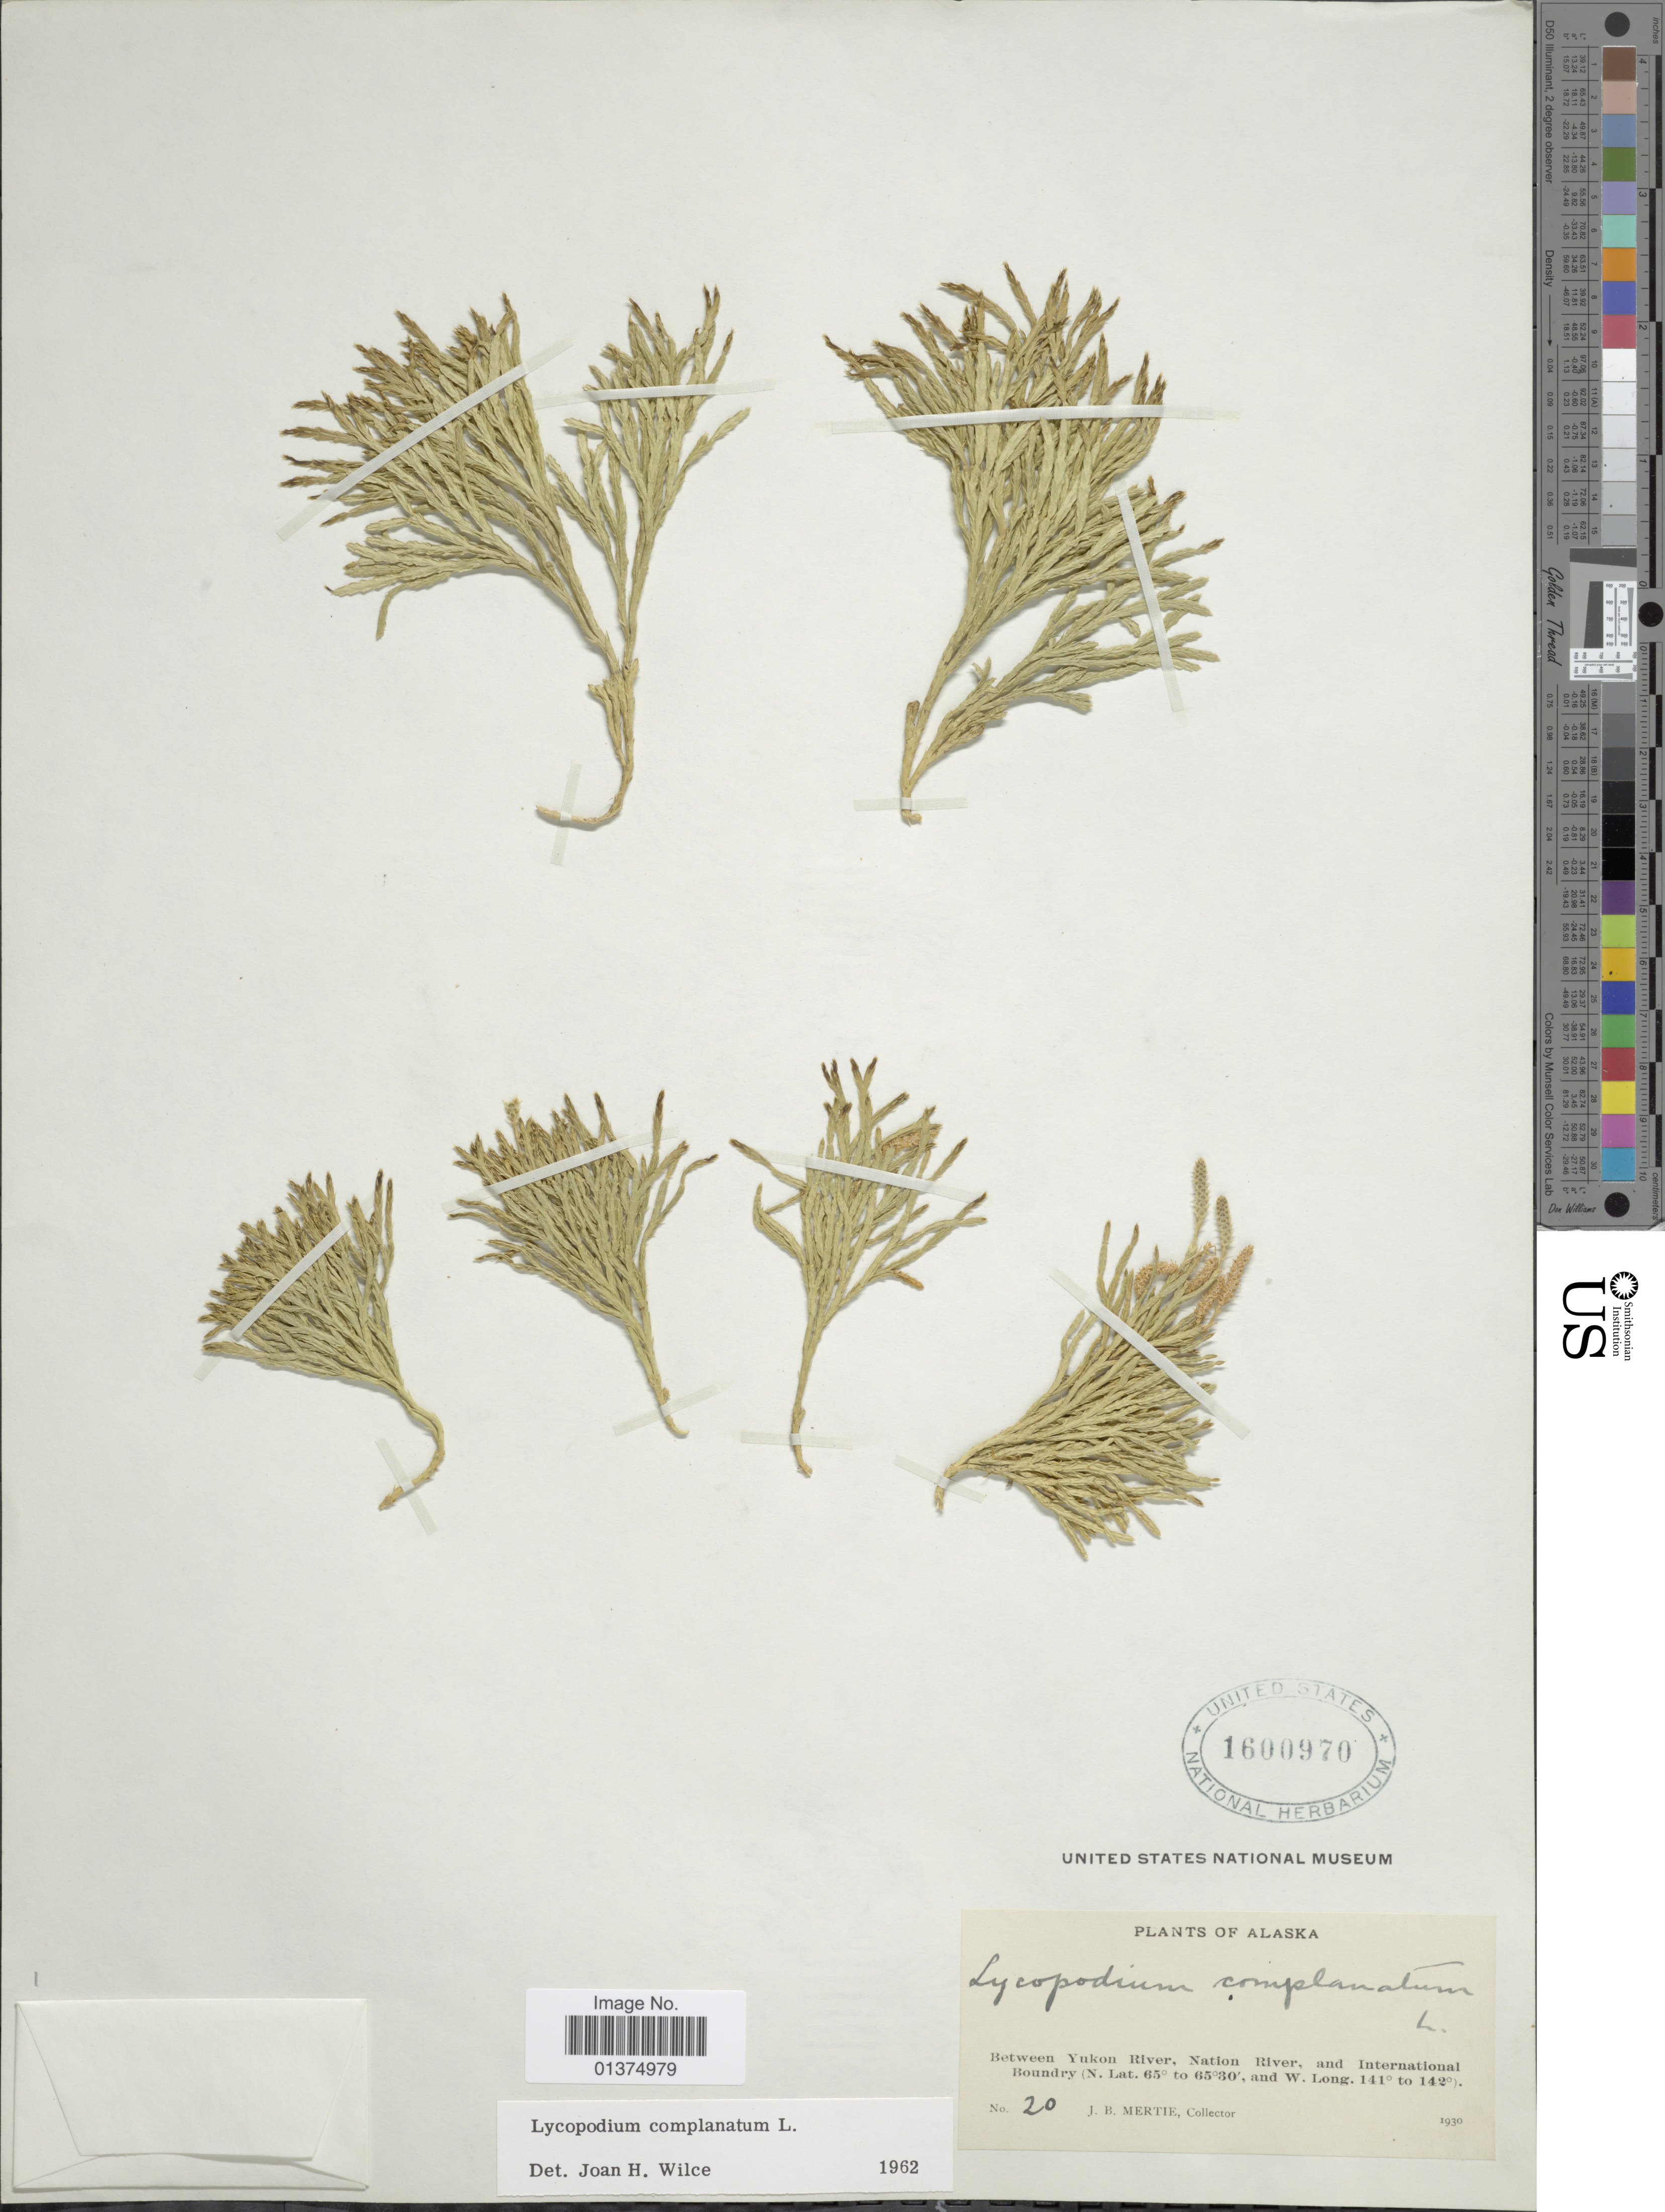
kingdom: Plantae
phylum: Tracheophyta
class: Lycopodiopsida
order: Lycopodiales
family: Lycopodiaceae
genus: Diphasiastrum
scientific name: Diphasiastrum complanatum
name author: (L.) Holub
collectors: J. Mertie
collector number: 20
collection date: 1930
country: United States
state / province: Alaska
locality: Between Yukon River, Nation River, and International Boundary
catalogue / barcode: US 1600970